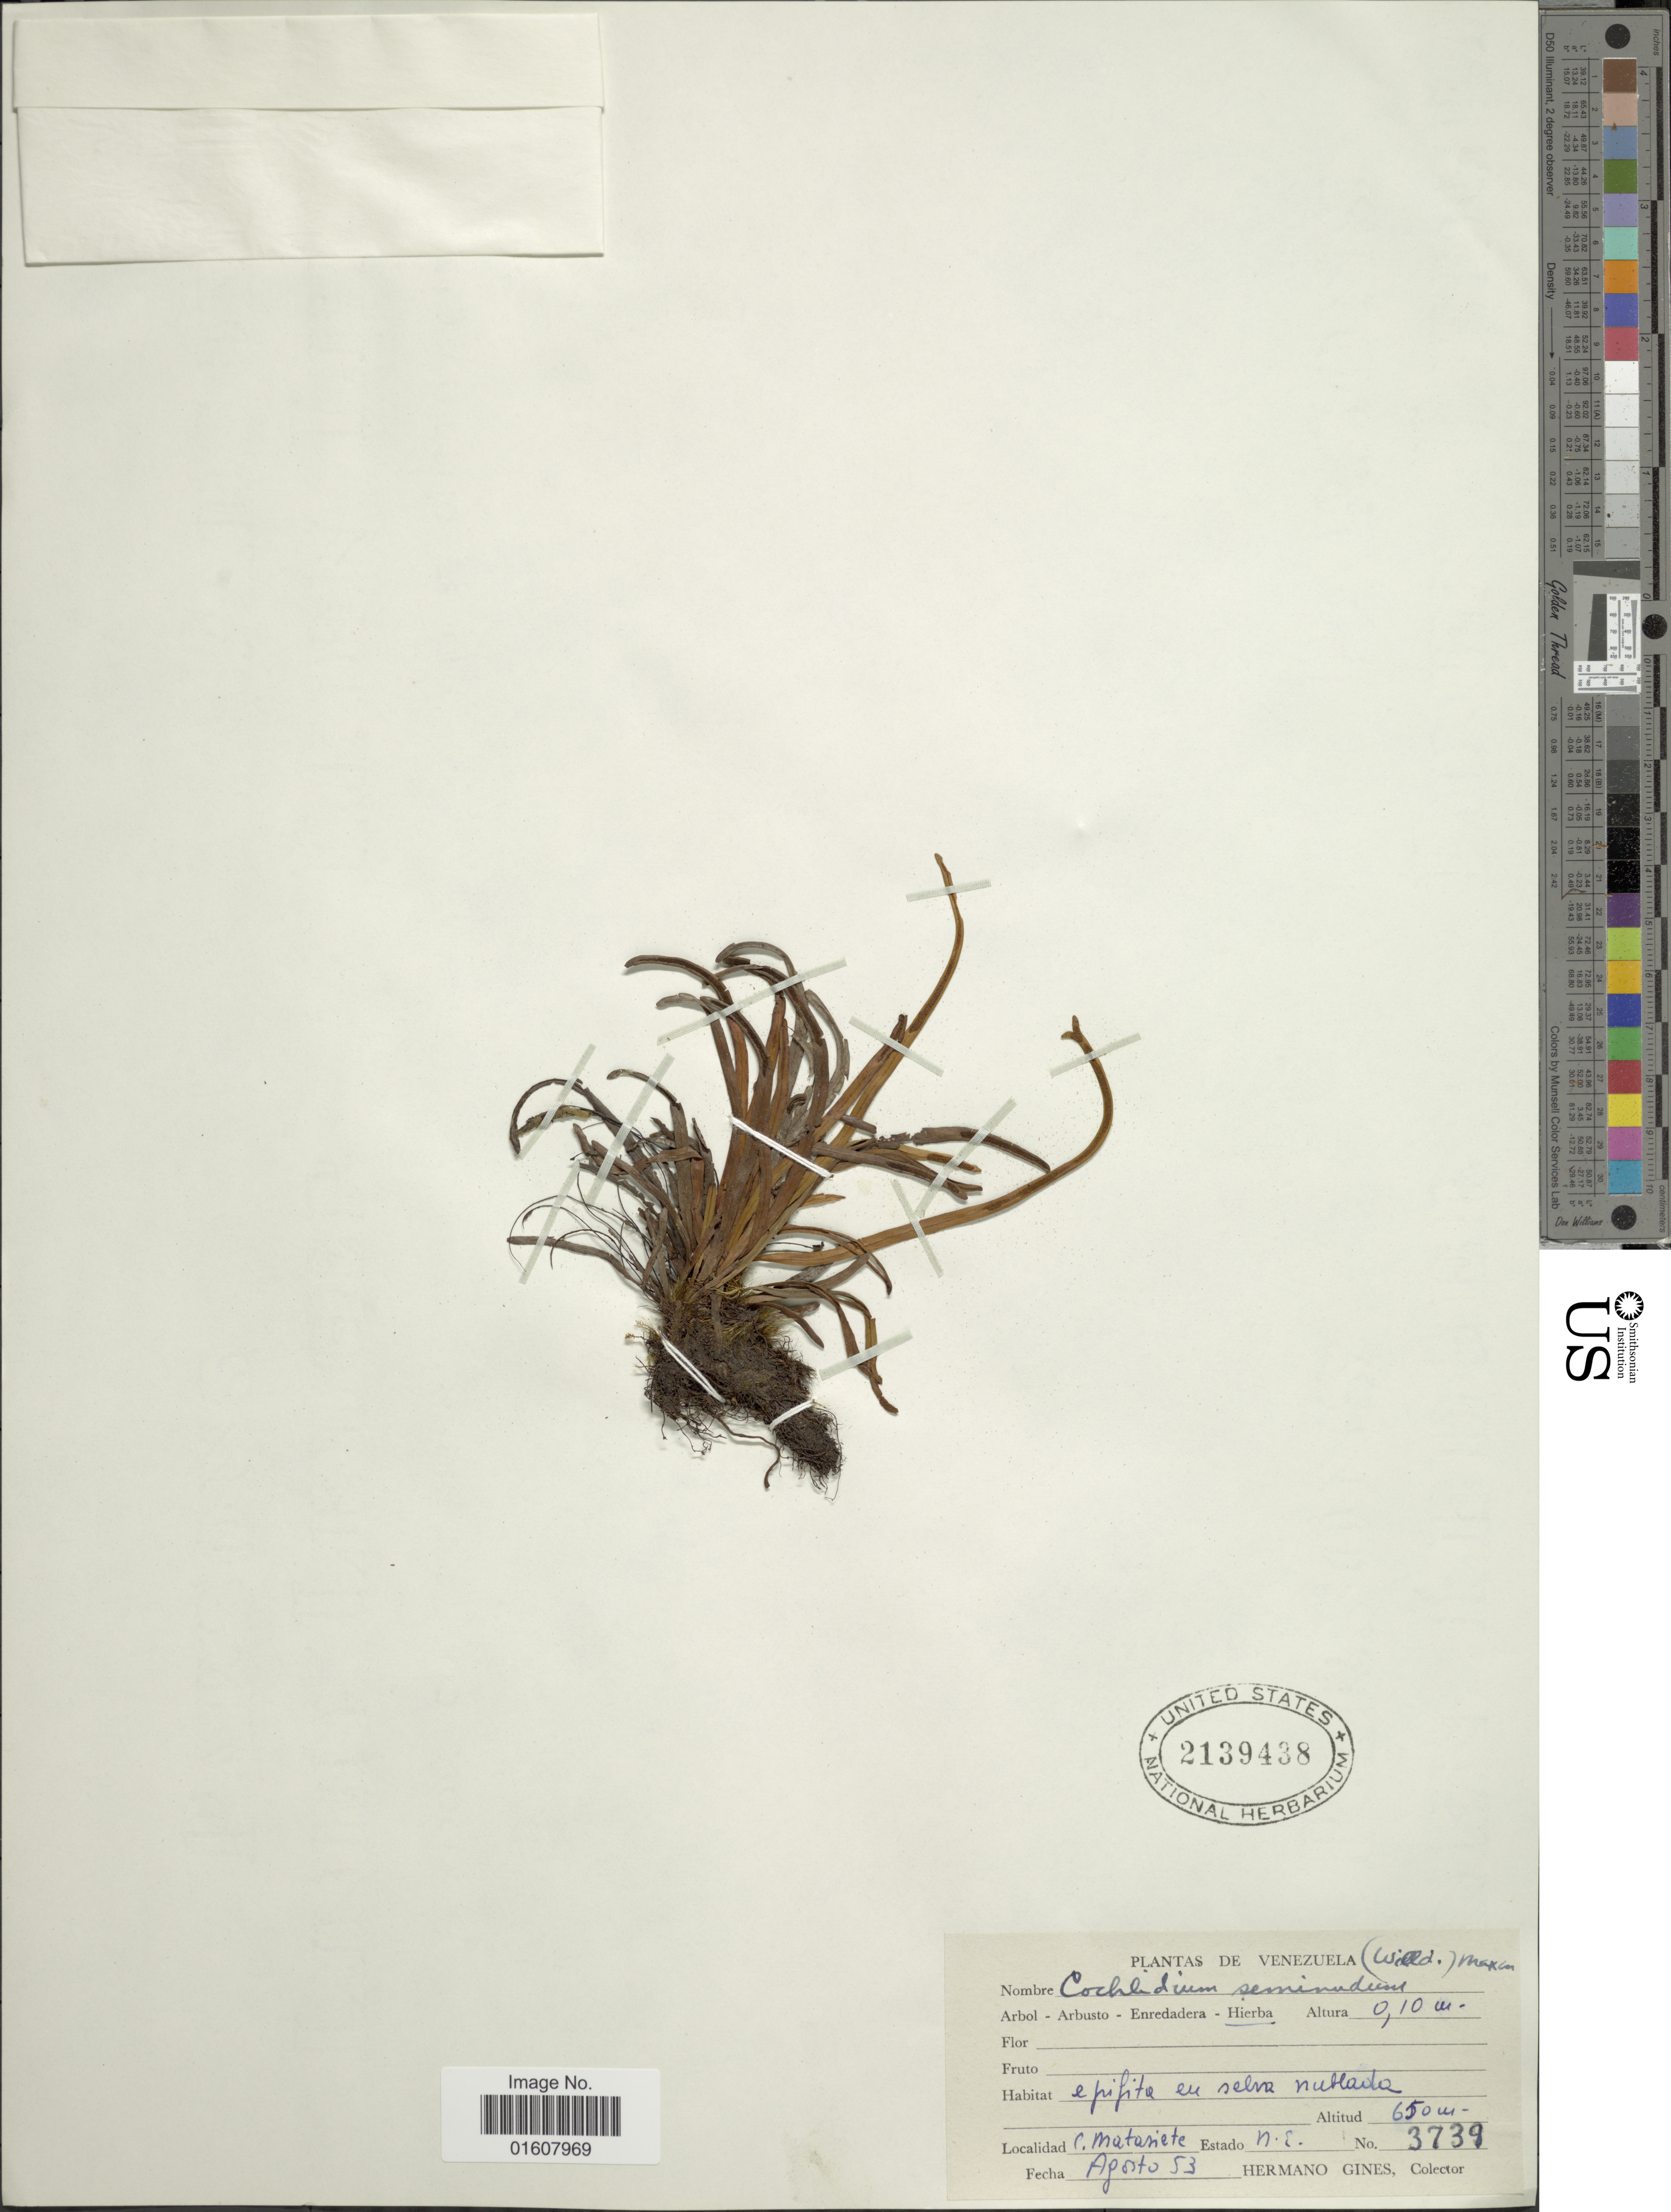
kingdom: Plantae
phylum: Tracheophyta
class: Polypodiopsida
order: Polypodiales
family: Polypodiaceae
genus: Cochlidium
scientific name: Cochlidium seminudum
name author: (Willd.) Maxon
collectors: Bro. Gines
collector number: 3739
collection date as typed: Transcribed d/m/y: /8/53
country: Venezuela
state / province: Nueva Esparta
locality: C. Matanete. Estado N. E.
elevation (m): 650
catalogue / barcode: US 2139438